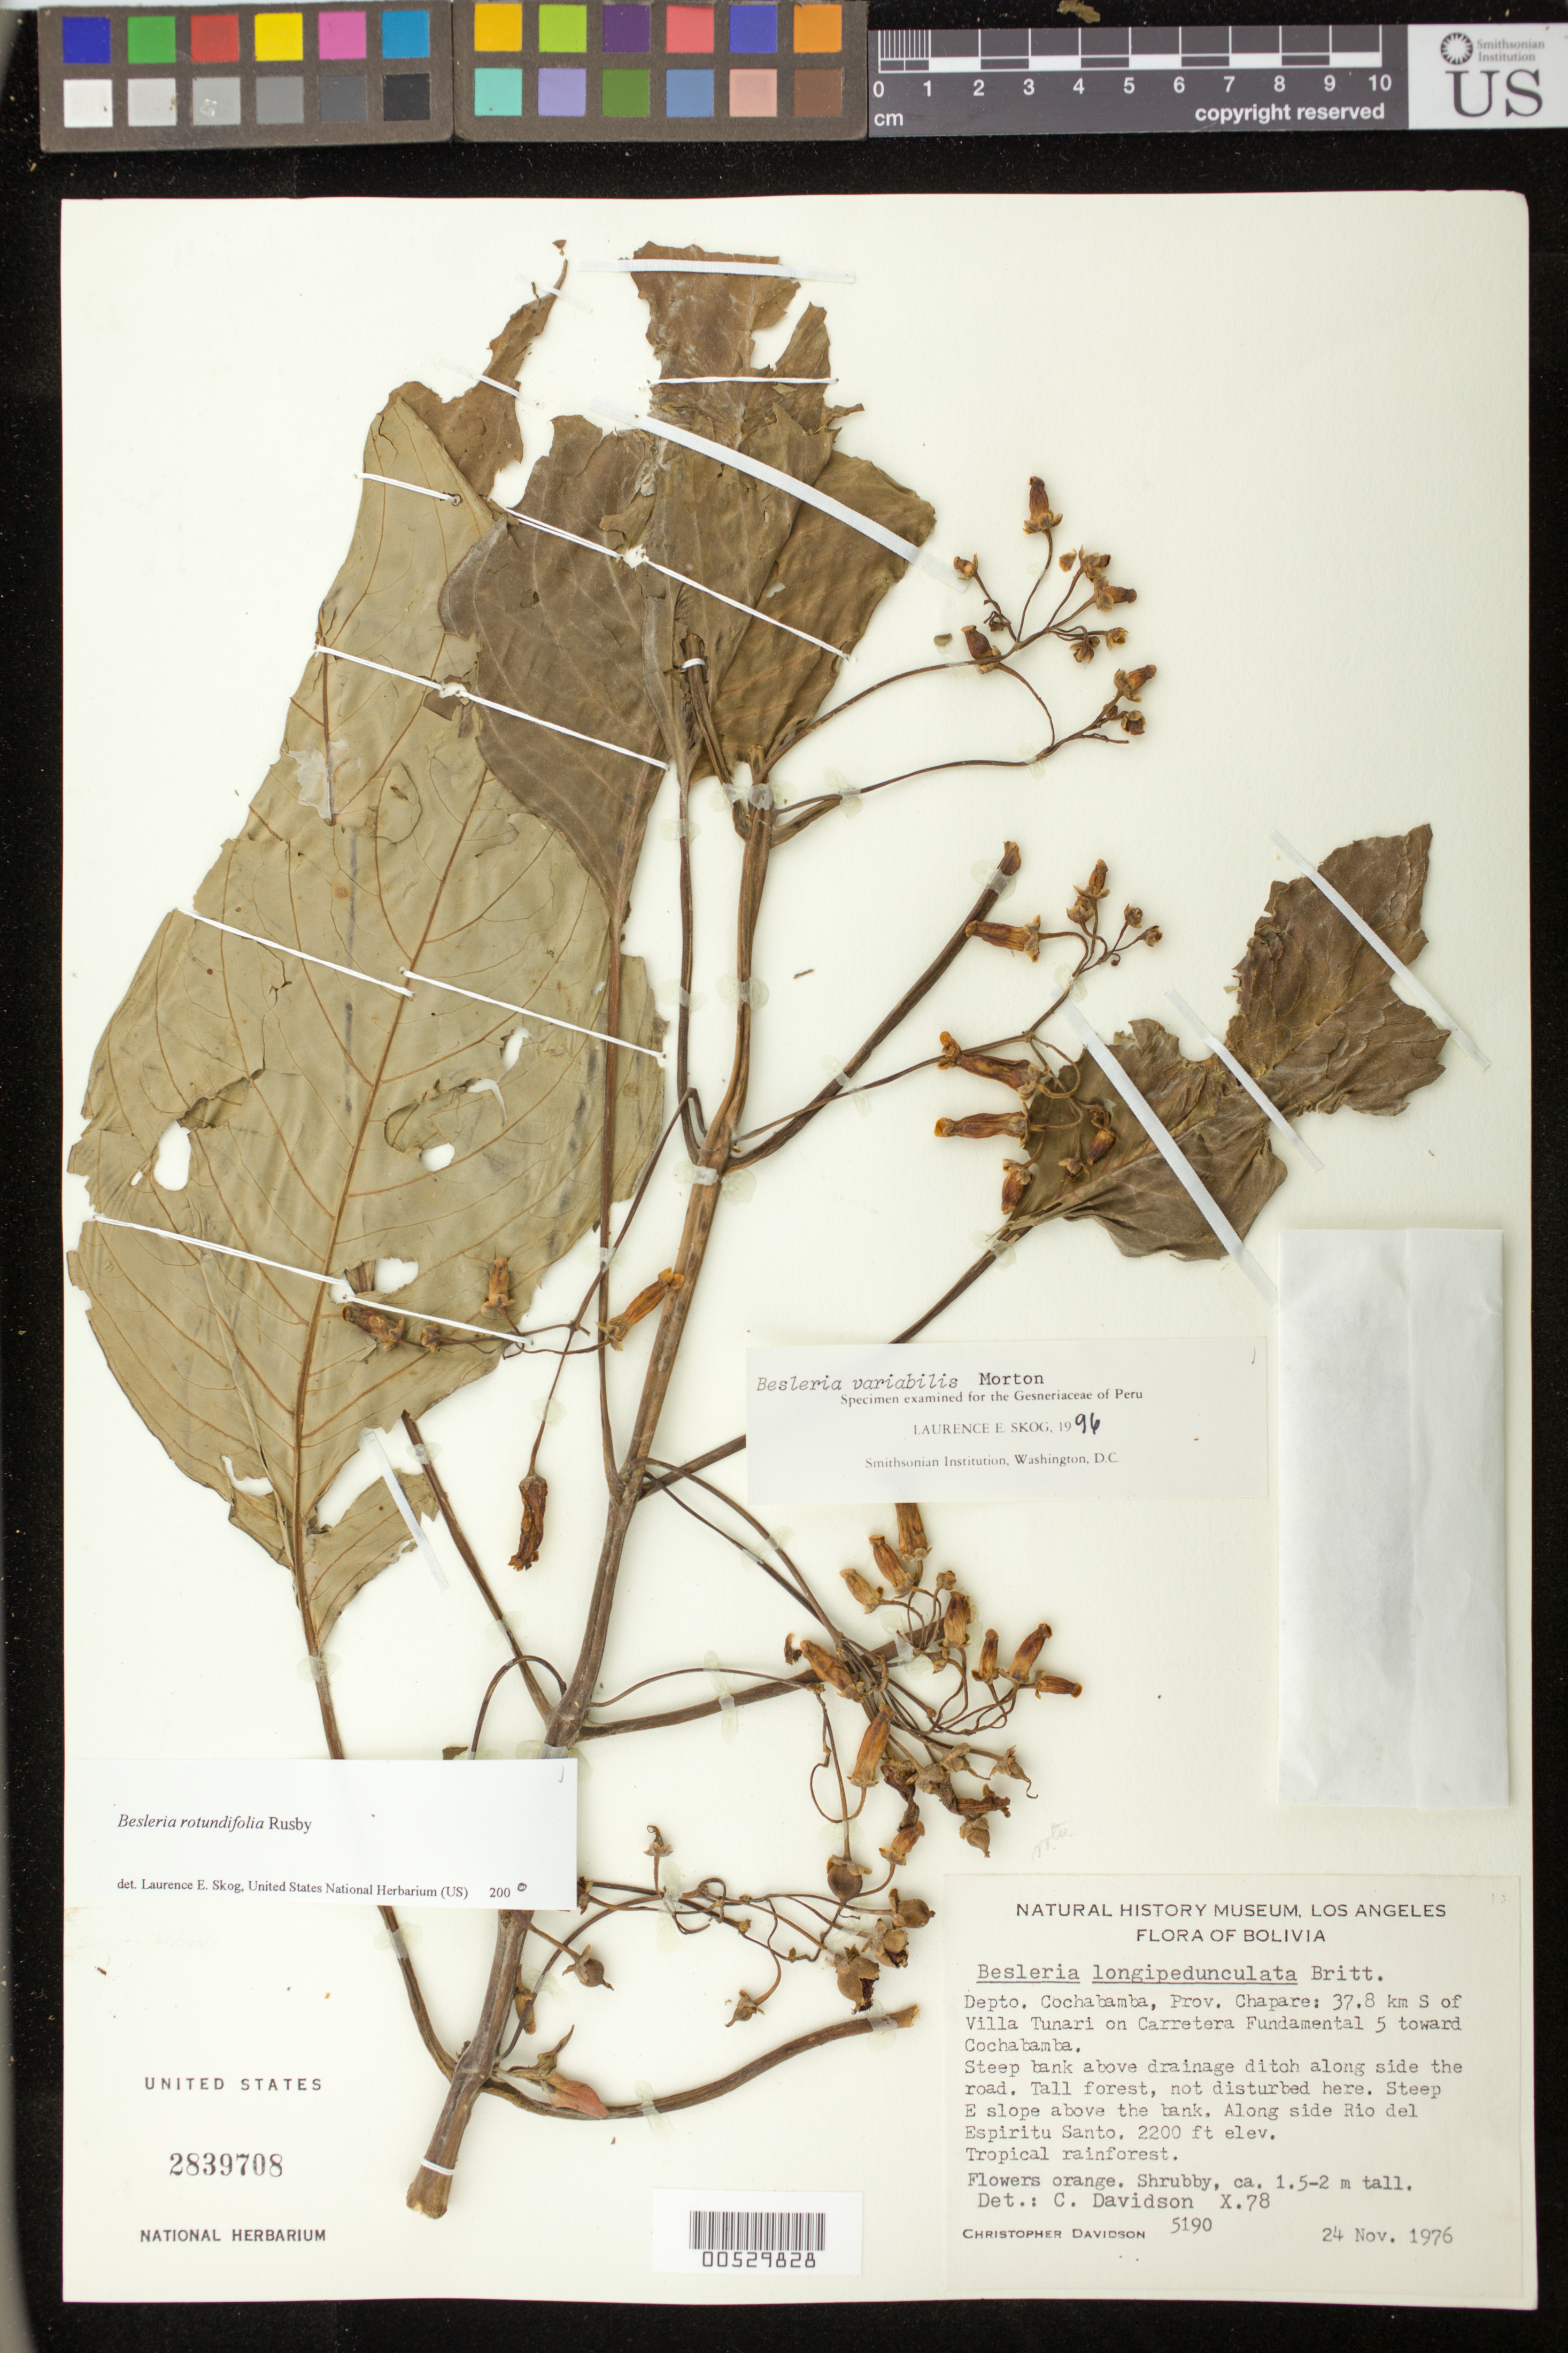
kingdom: Plantae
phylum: Tracheophyta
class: Magnoliopsida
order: Lamiales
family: Gesneriaceae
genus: Besleria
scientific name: Besleria rotundifolia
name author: Rusby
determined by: Skog, Laurence E.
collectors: C. Davidson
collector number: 5190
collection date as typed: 24 Nov 1976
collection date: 1976-11-24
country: Bolivia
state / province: Cochabamba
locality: Prov. Chapare; 37.8 km S of Villa Tunari on Carretera Fundamental 5 toward Cochabamba, alongside Rio del Espiritu Santo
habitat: Tropical rainforest, steep bank above drainage ditch alongside the road; tall forest, not disturbed here; steep E slope above the bank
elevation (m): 671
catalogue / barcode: US 2839708